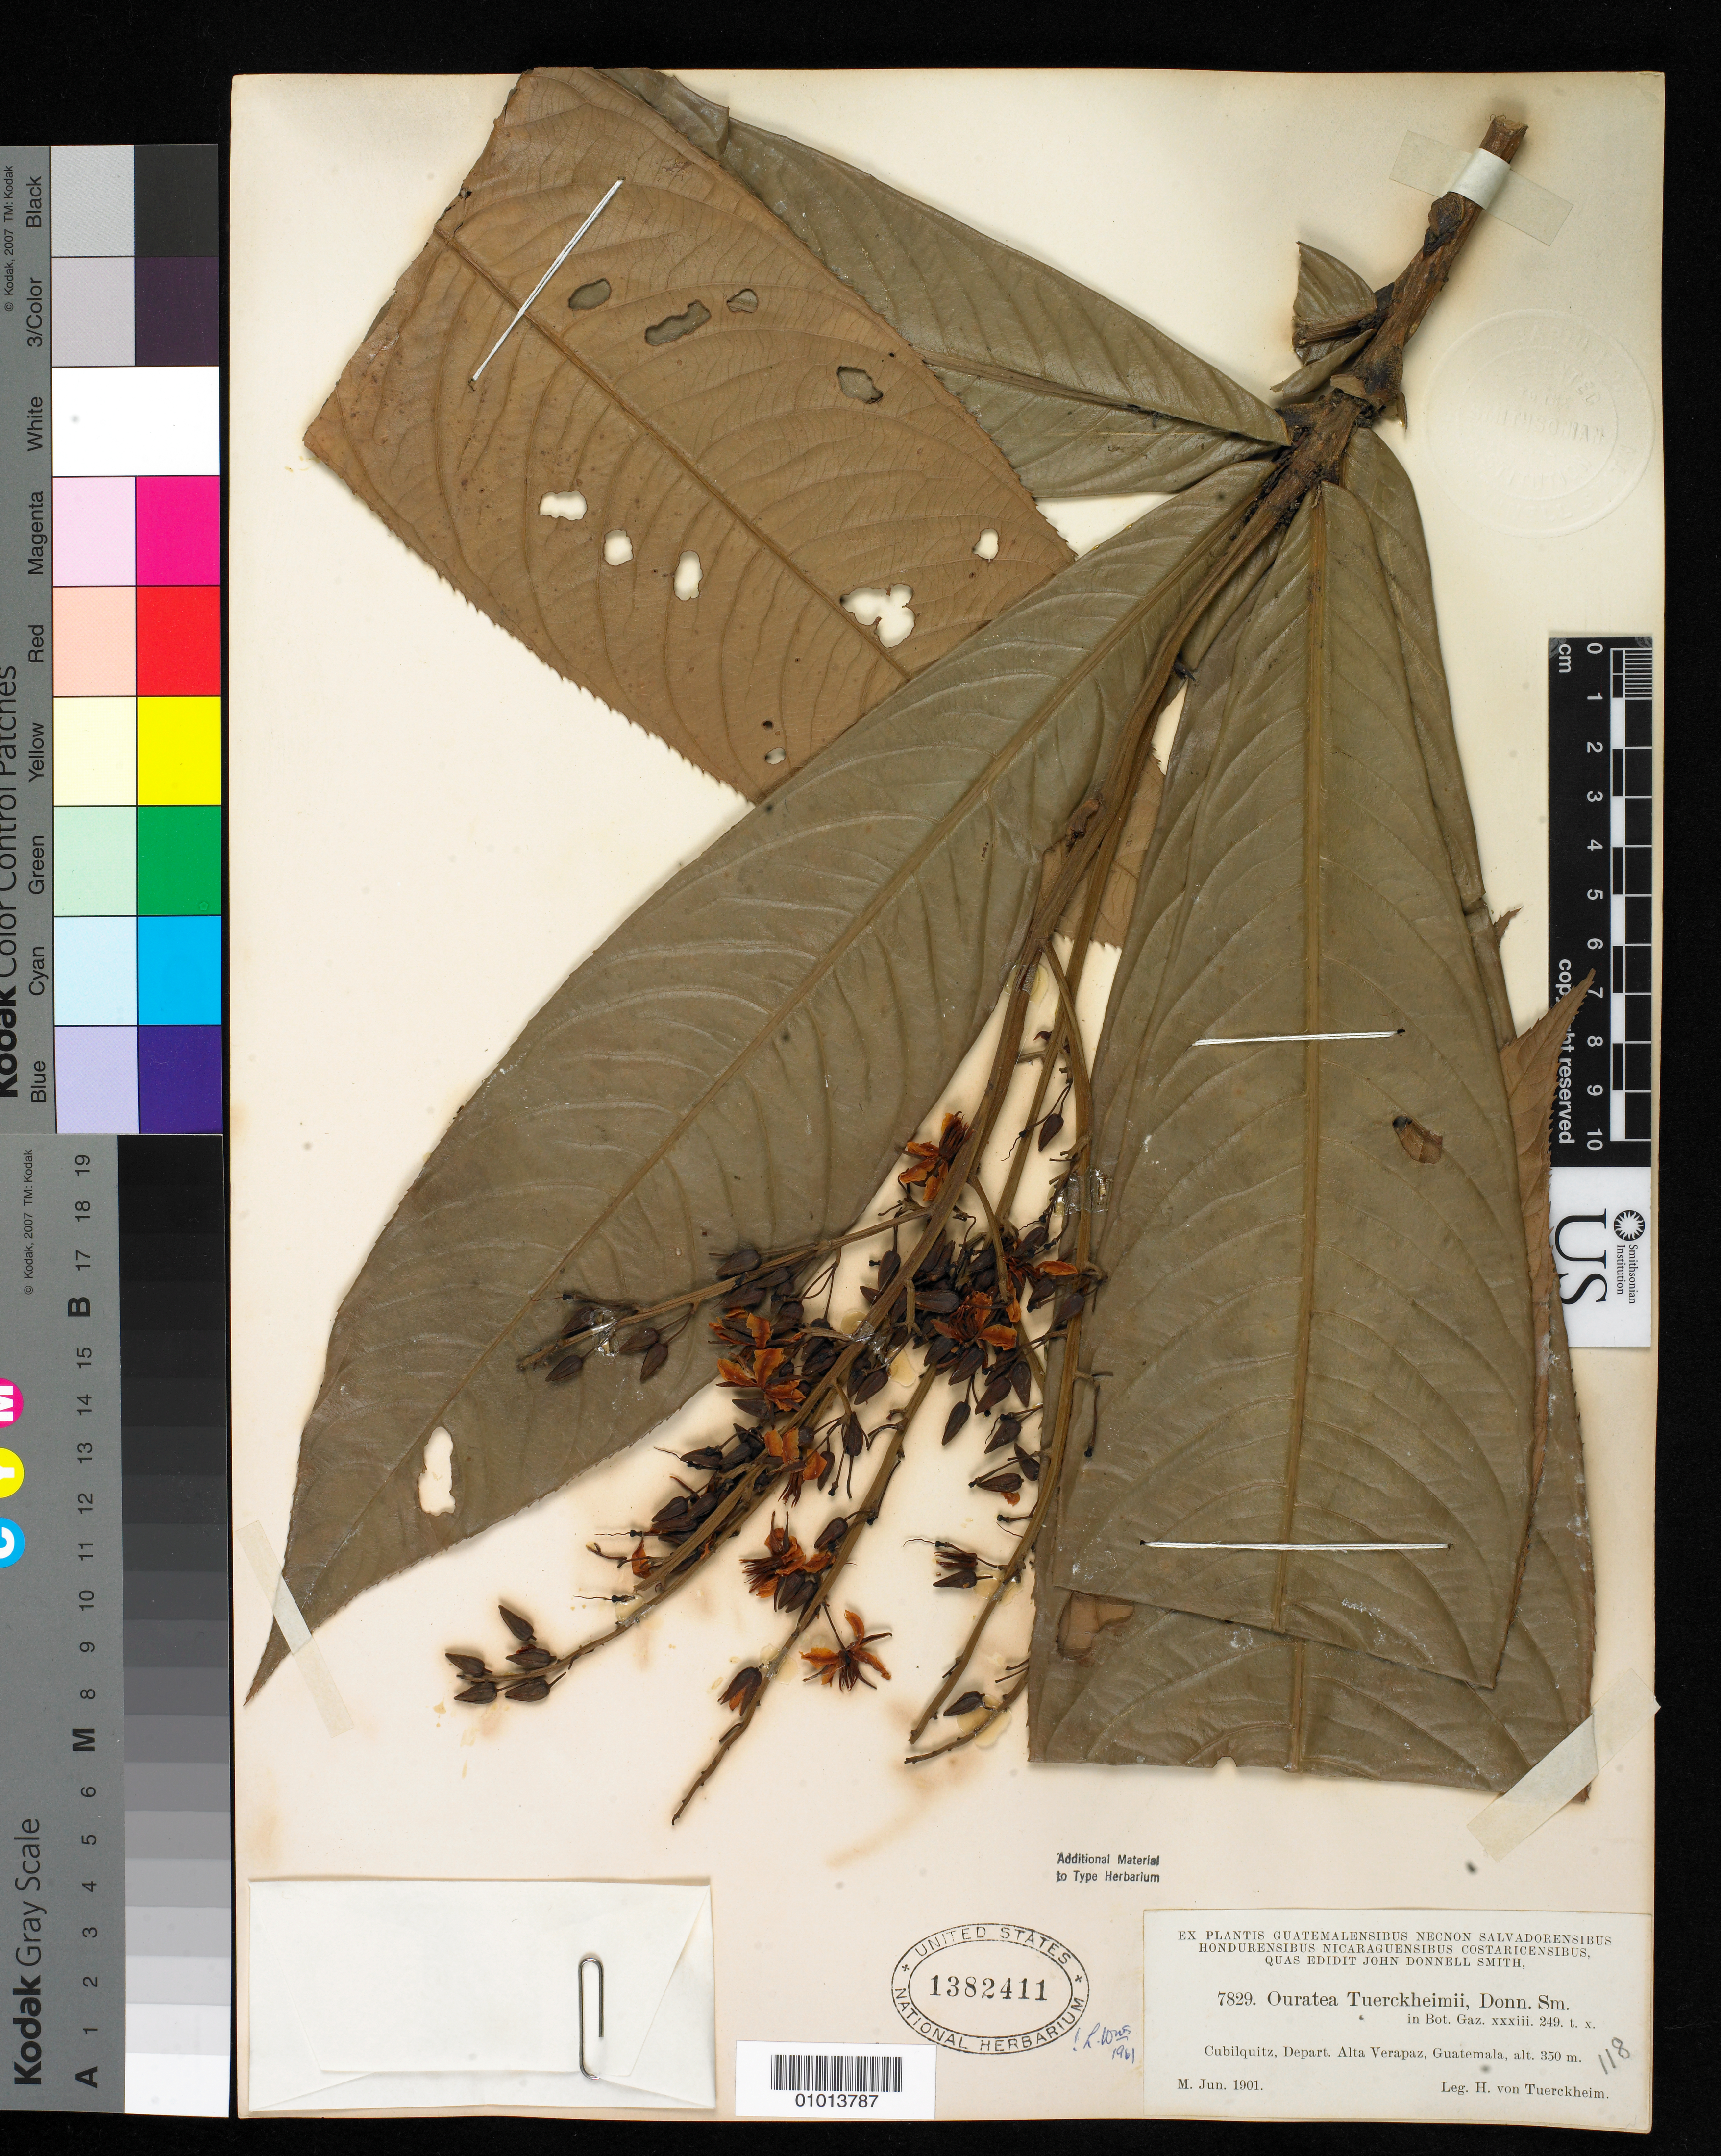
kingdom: Plantae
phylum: Tracheophyta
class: Magnoliopsida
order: Malpighiales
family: Ochnaceae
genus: Ouratea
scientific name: Ouratea tuerckheimii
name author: Donn. Sm.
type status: Type Collection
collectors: H. von Türckheim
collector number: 7829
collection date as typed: Jun 1901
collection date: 1901-06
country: Guatemala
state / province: Alta Verapaz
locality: Cubilquitz.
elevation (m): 350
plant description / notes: One of three US sheets ex John Donnell Smith herbarium (USNH 1382410, 1382411, 1382412).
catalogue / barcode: US 1382411